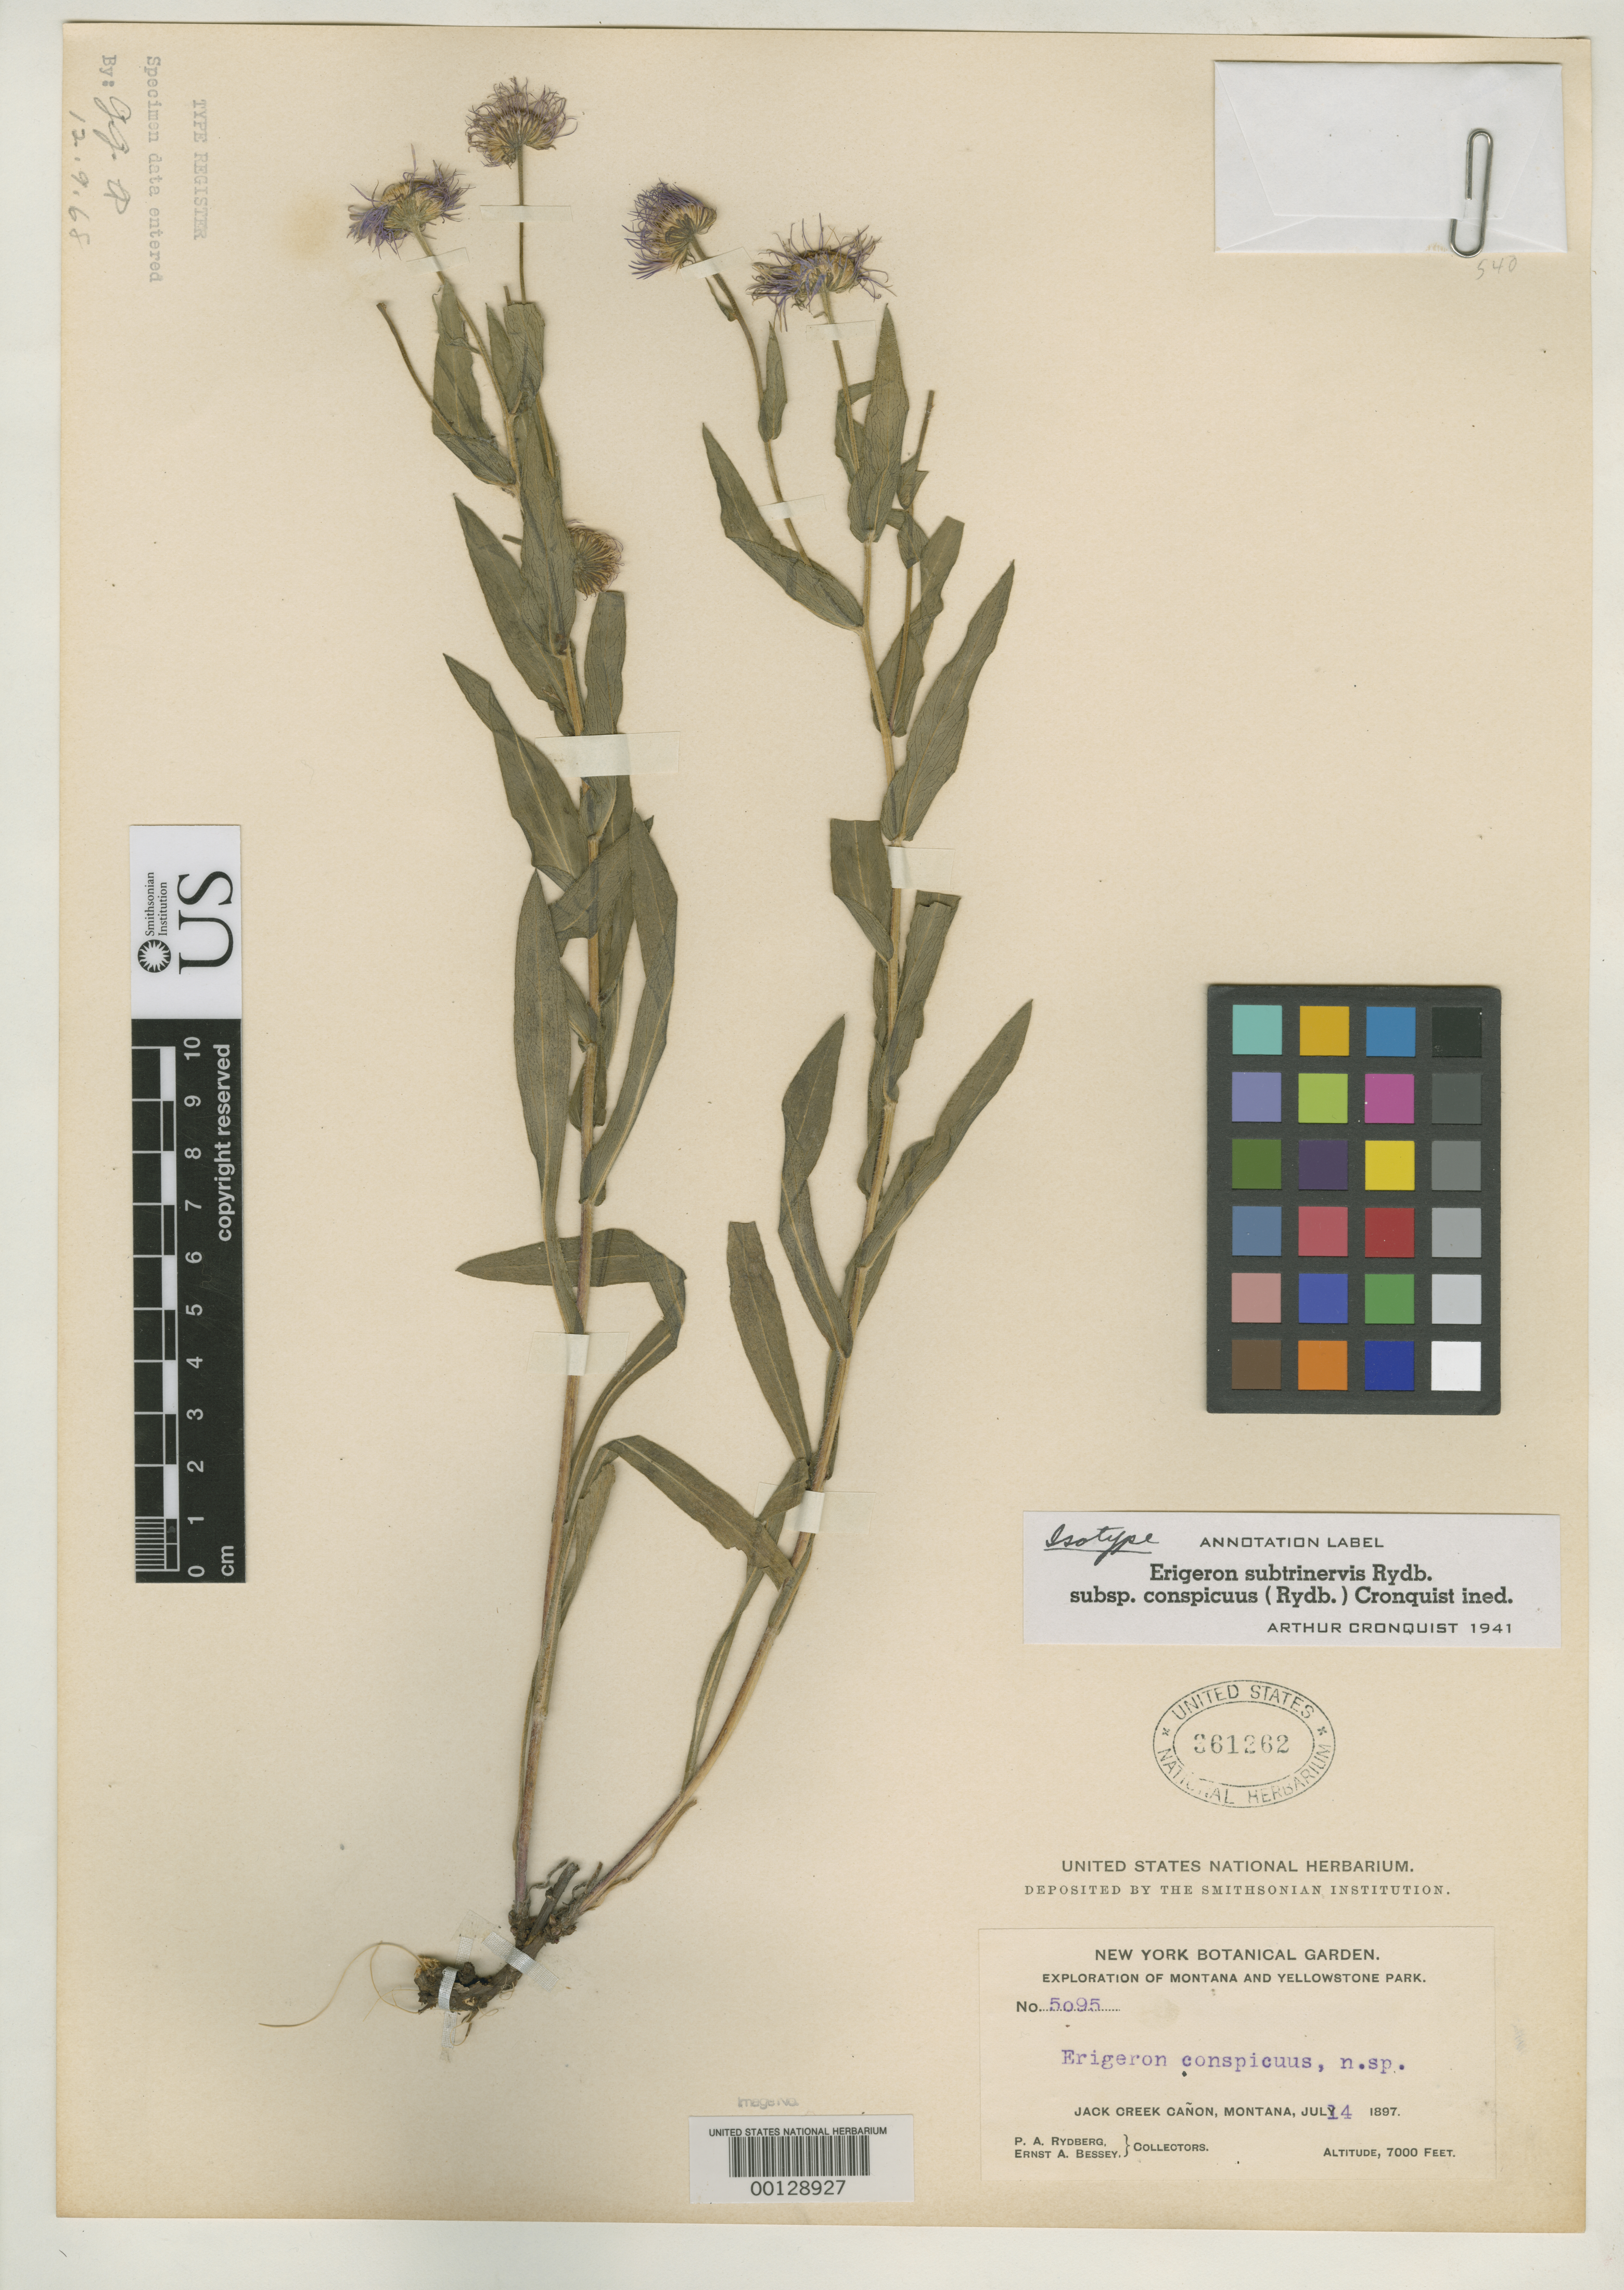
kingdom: Plantae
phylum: Tracheophyta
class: Magnoliopsida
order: Asterales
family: Asteraceae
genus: Erigeron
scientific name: Erigeron conspicuus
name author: Rydb.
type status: Isolectotype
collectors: P. A. Rydberg & E. Bessey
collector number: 5095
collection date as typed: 14 Jul 1897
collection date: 1897-07-14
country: United States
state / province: Montana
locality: Jack Creek.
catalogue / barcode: US 361262